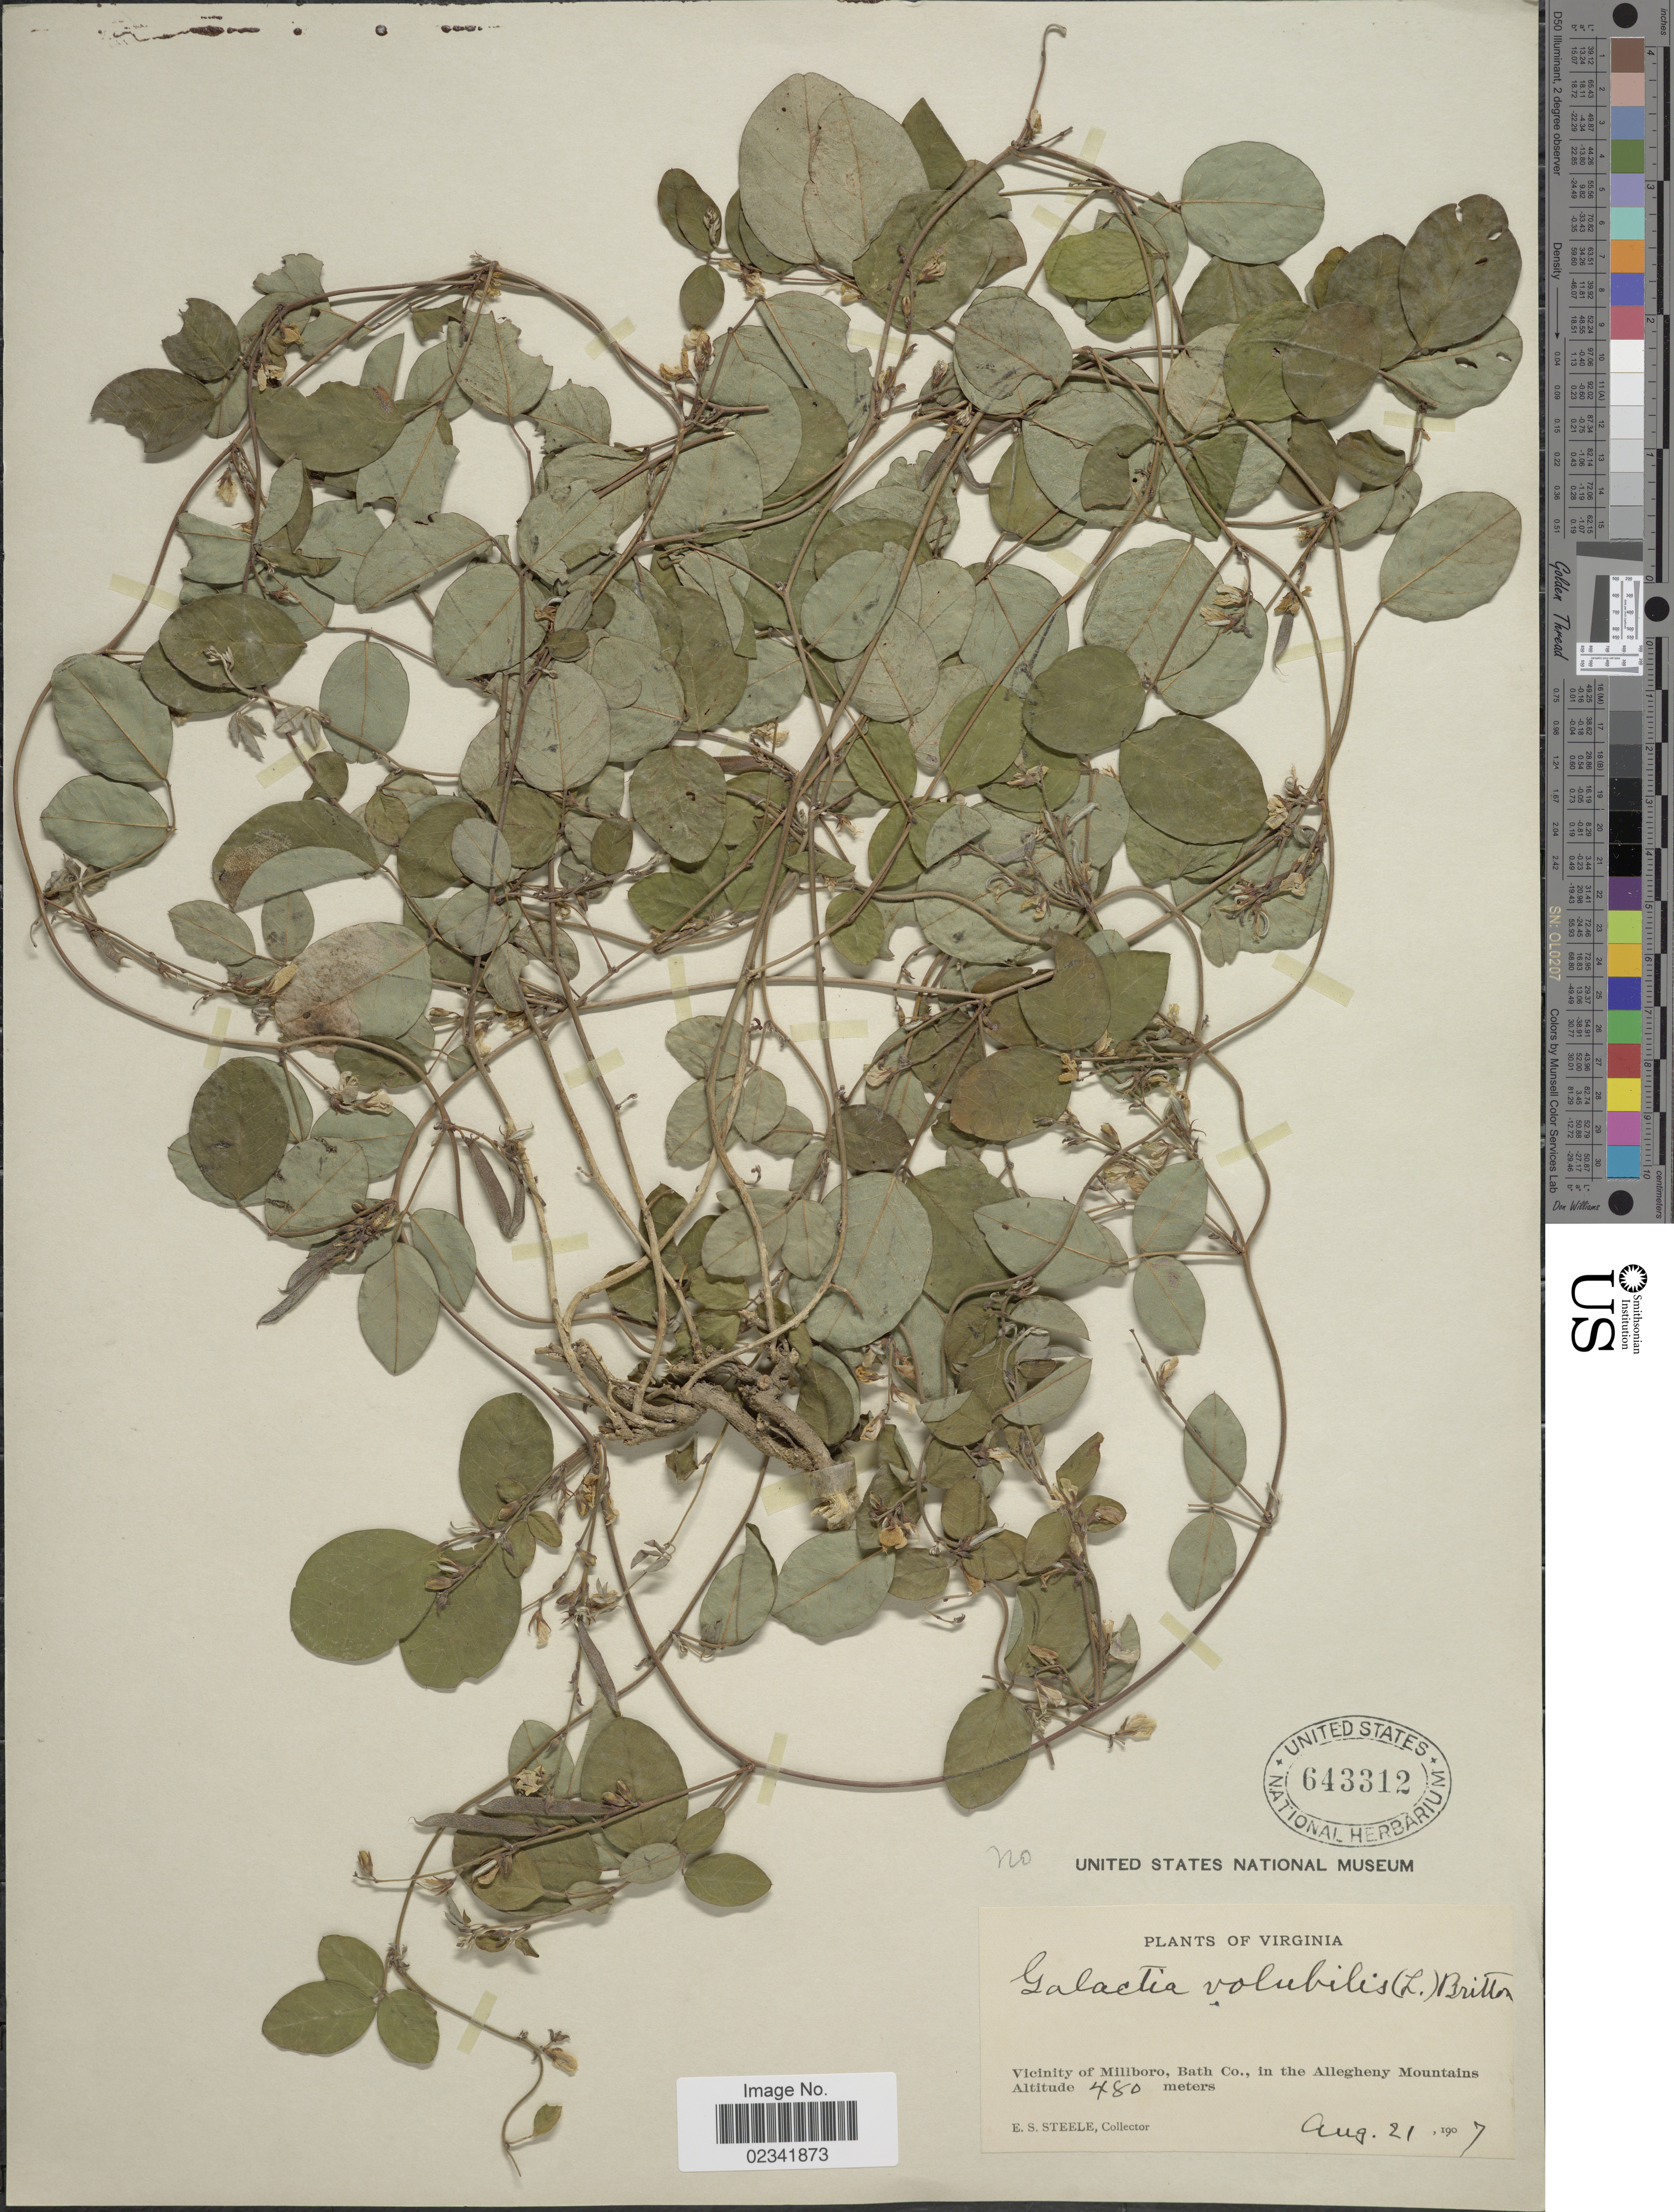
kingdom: Plantae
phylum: Tracheophyta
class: Magnoliopsida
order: Fabales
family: Fabaceae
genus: Galactia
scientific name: Galactia volubilis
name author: (L.) Britton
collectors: E. Steele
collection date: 1907-08-21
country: United States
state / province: Virginia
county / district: Bath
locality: Vicinity of MIllboro, Bath Co., in the Allegheny Mountains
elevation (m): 480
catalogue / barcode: US 643312